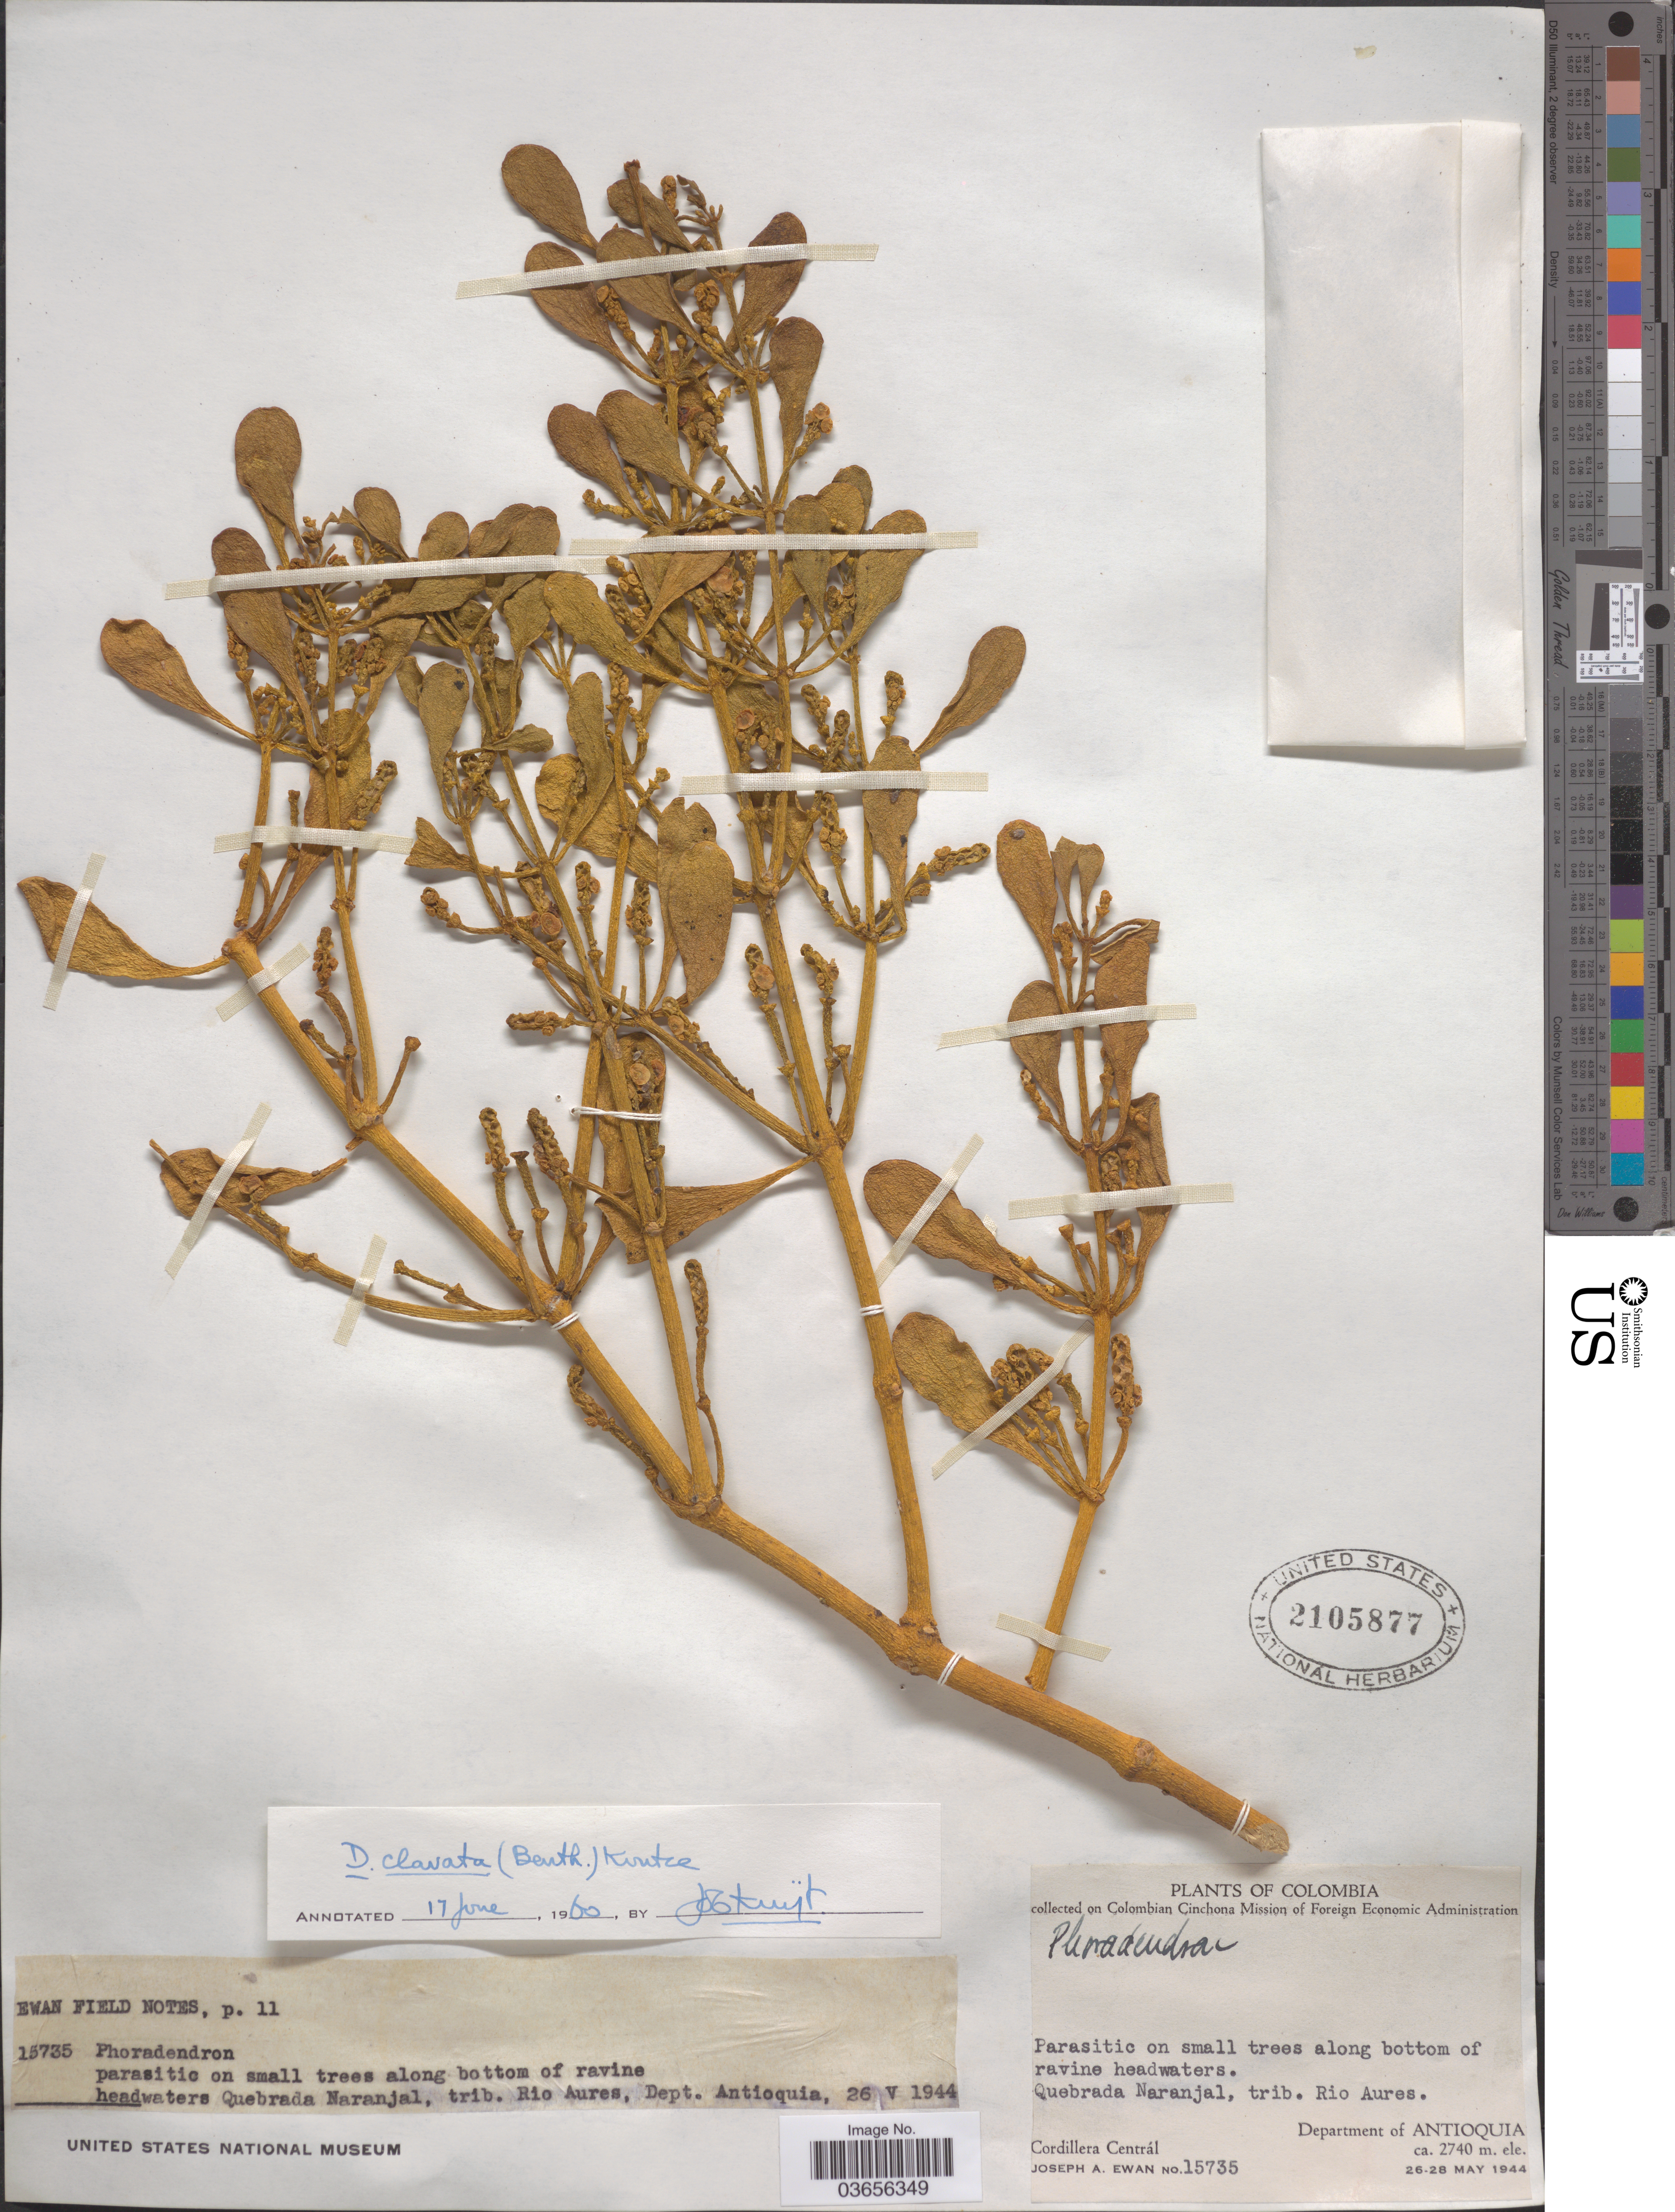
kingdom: Plantae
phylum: Tracheophyta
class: Magnoliopsida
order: Santalales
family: Viscaceae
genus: Dendrophthora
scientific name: Dendrophthora clavata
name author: (Benth.) Urb.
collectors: J. A. Ewan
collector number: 15735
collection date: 1944-05-26/1944-05-28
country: Colombia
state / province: Antioquia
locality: Along bottom of ravine headwaters. Quebrada Naranjal, trib. Rio Aures. Department of Antioquia.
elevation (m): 2740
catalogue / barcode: US 2105877